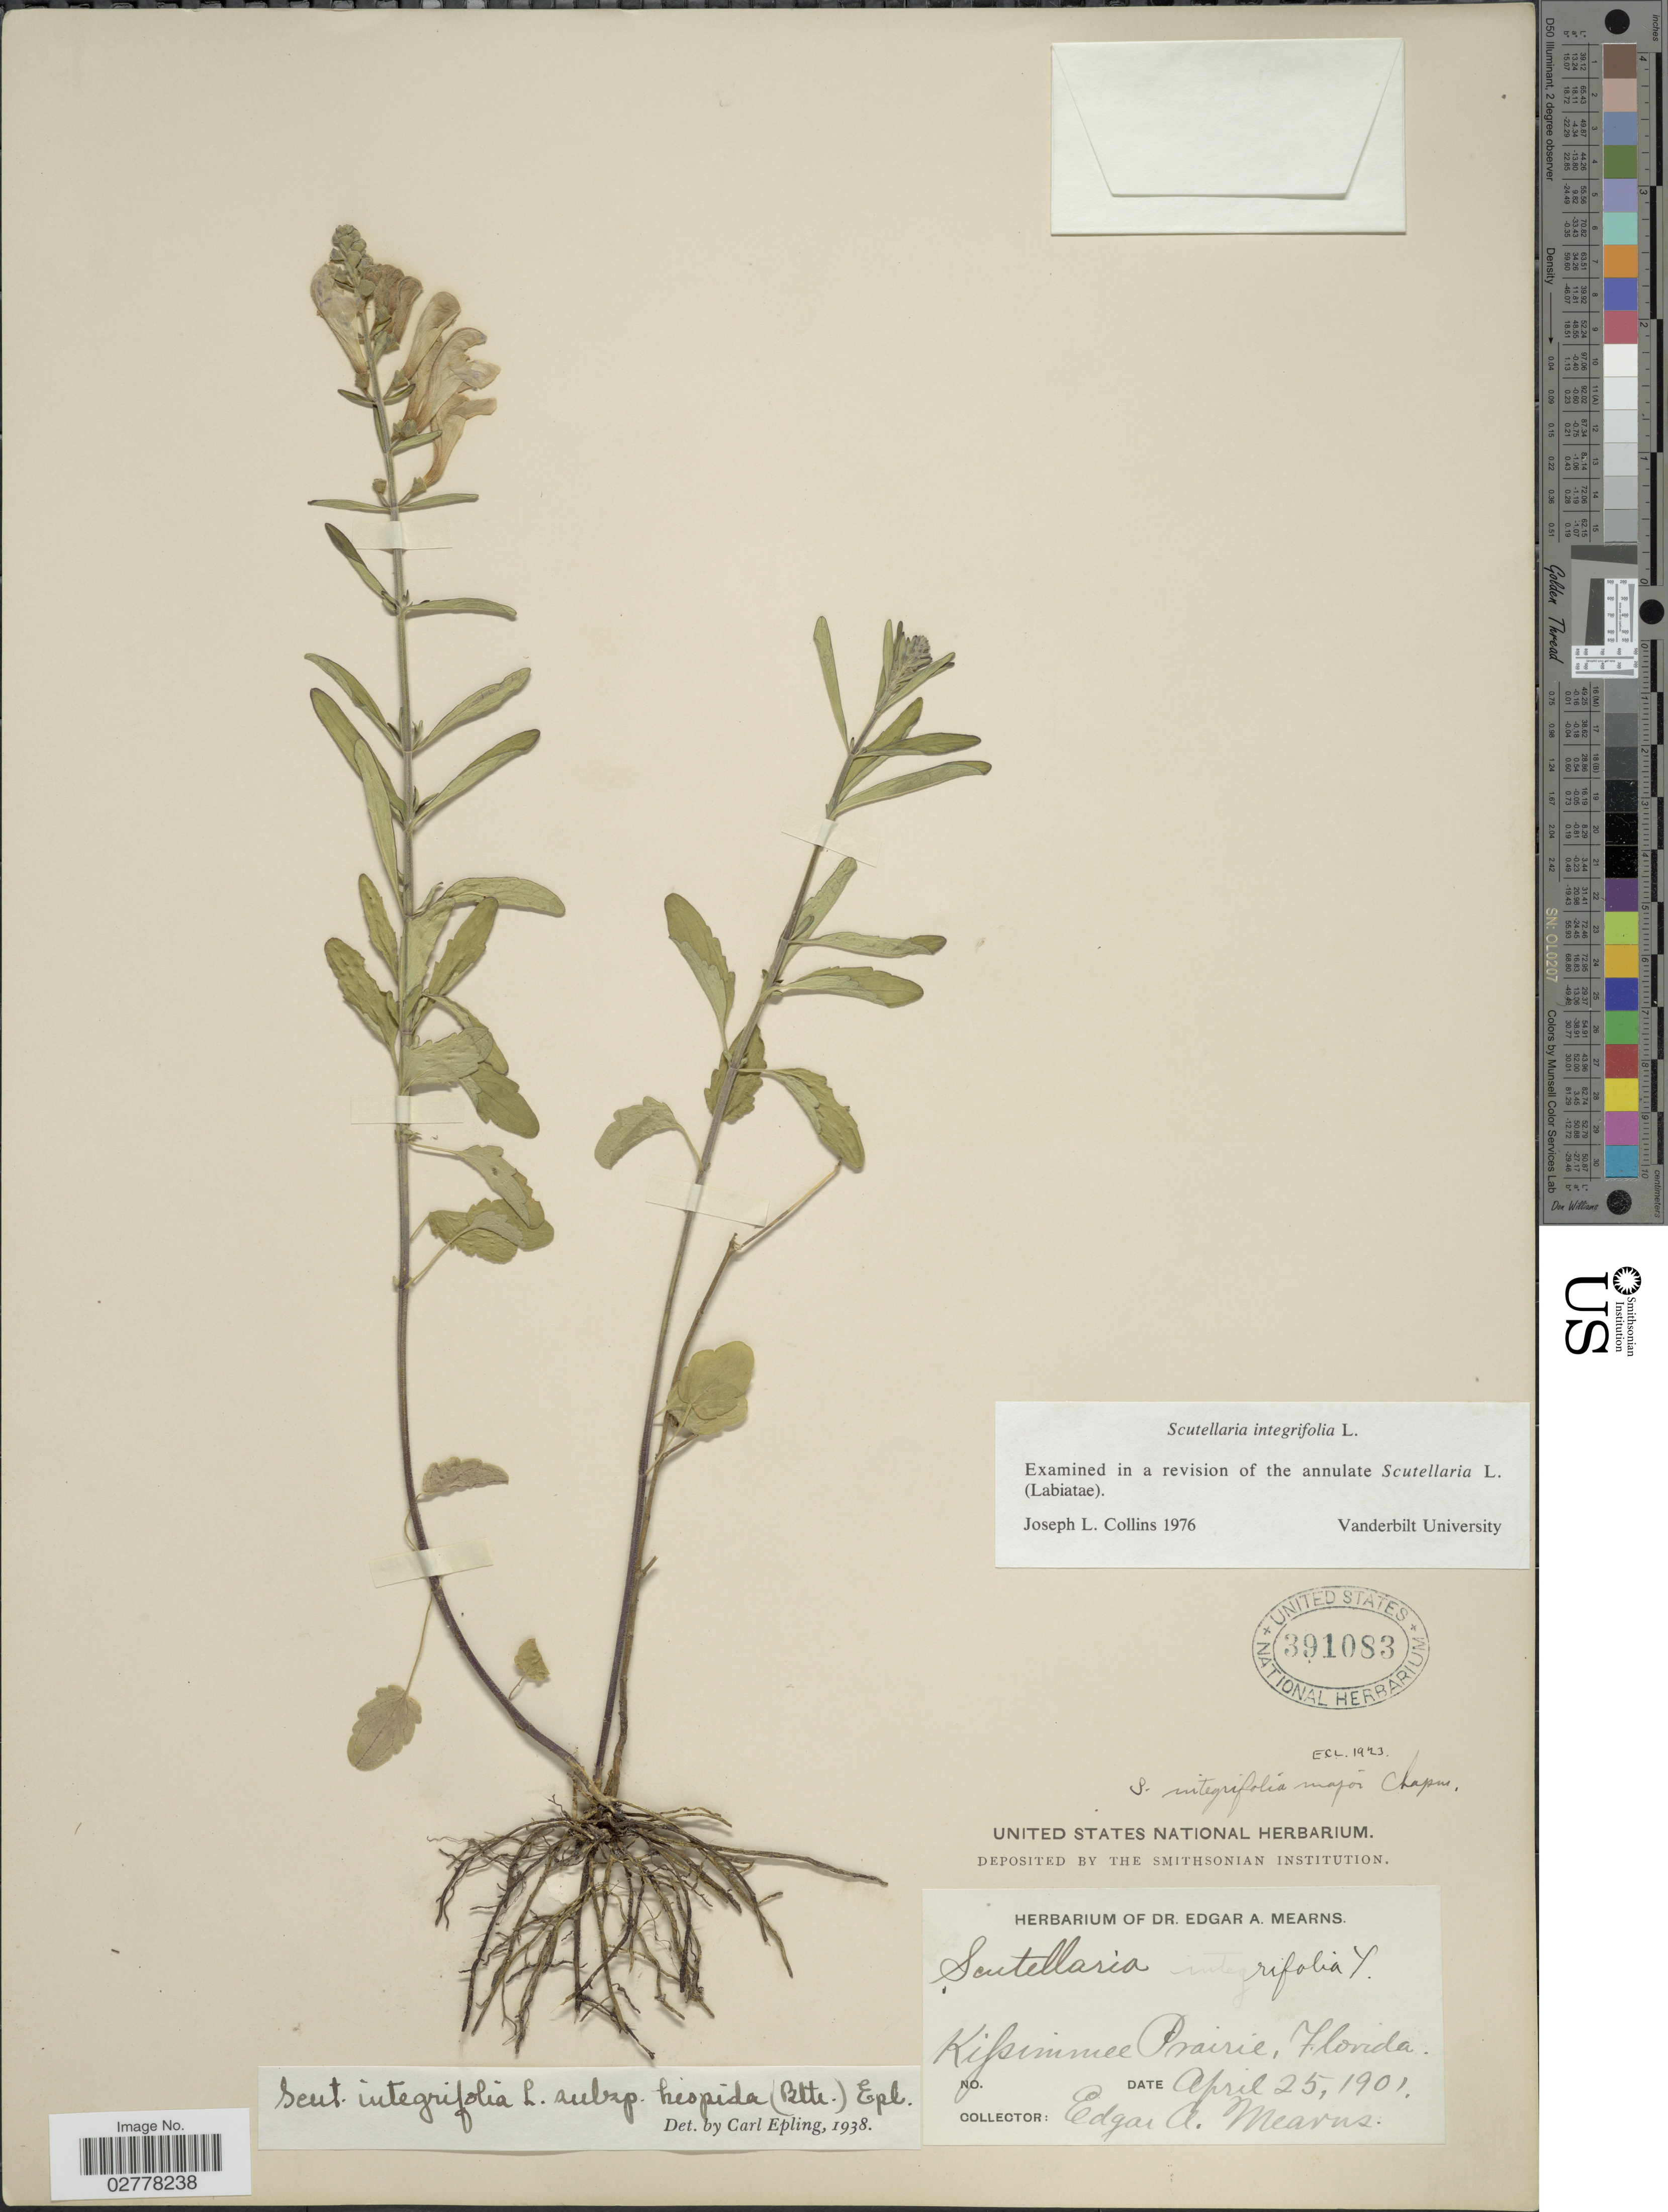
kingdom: Plantae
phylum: Tracheophyta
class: Magnoliopsida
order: Lamiales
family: Lamiaceae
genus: Scutellaria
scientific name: Scutellaria integrifolia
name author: L.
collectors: E. A. Mearns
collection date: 1901-04-25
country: United States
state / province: Florida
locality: Kissimmee Prairie.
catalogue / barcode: US 391083